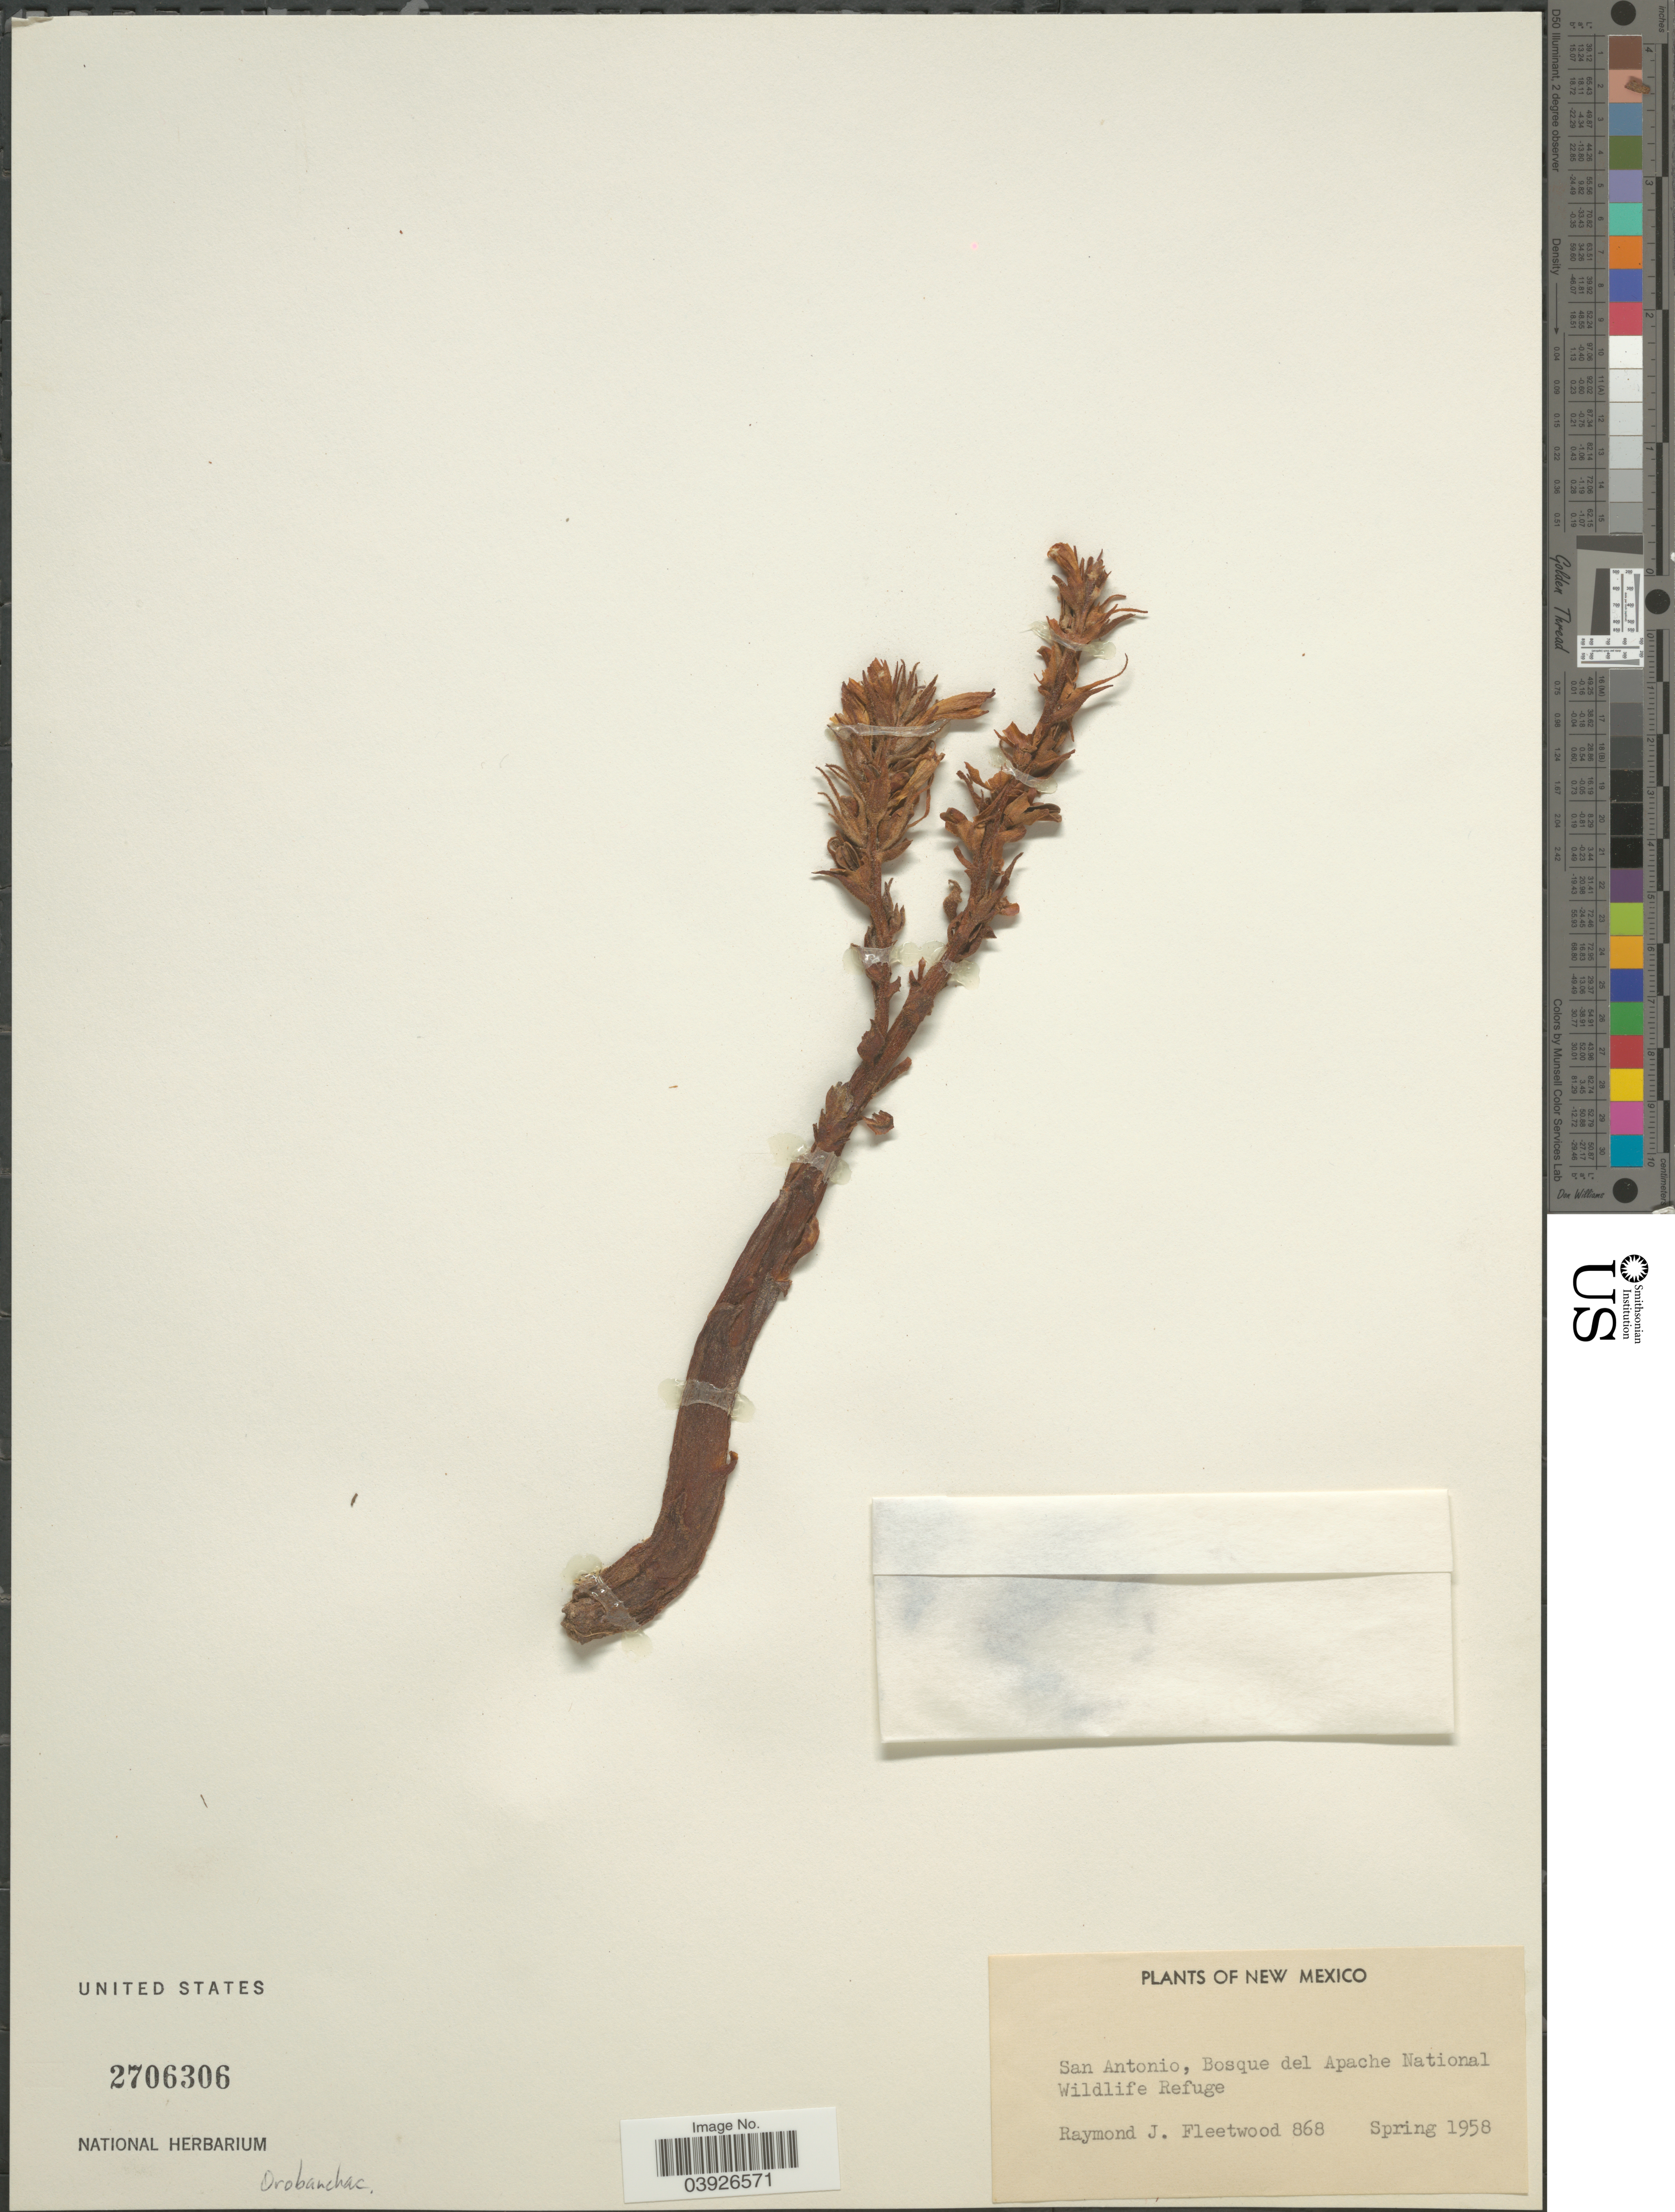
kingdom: Plantae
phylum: Tracheophyta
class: Magnoliopsida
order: Lamiales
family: Orobanchaceae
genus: Orobanche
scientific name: Orobanche sp.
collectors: R. J. Fleetwood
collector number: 868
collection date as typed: Spring 1958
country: United States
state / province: New Mexico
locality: San Antonio, Bosque del Apache National Wildlife Refuge.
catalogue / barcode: US 2706306